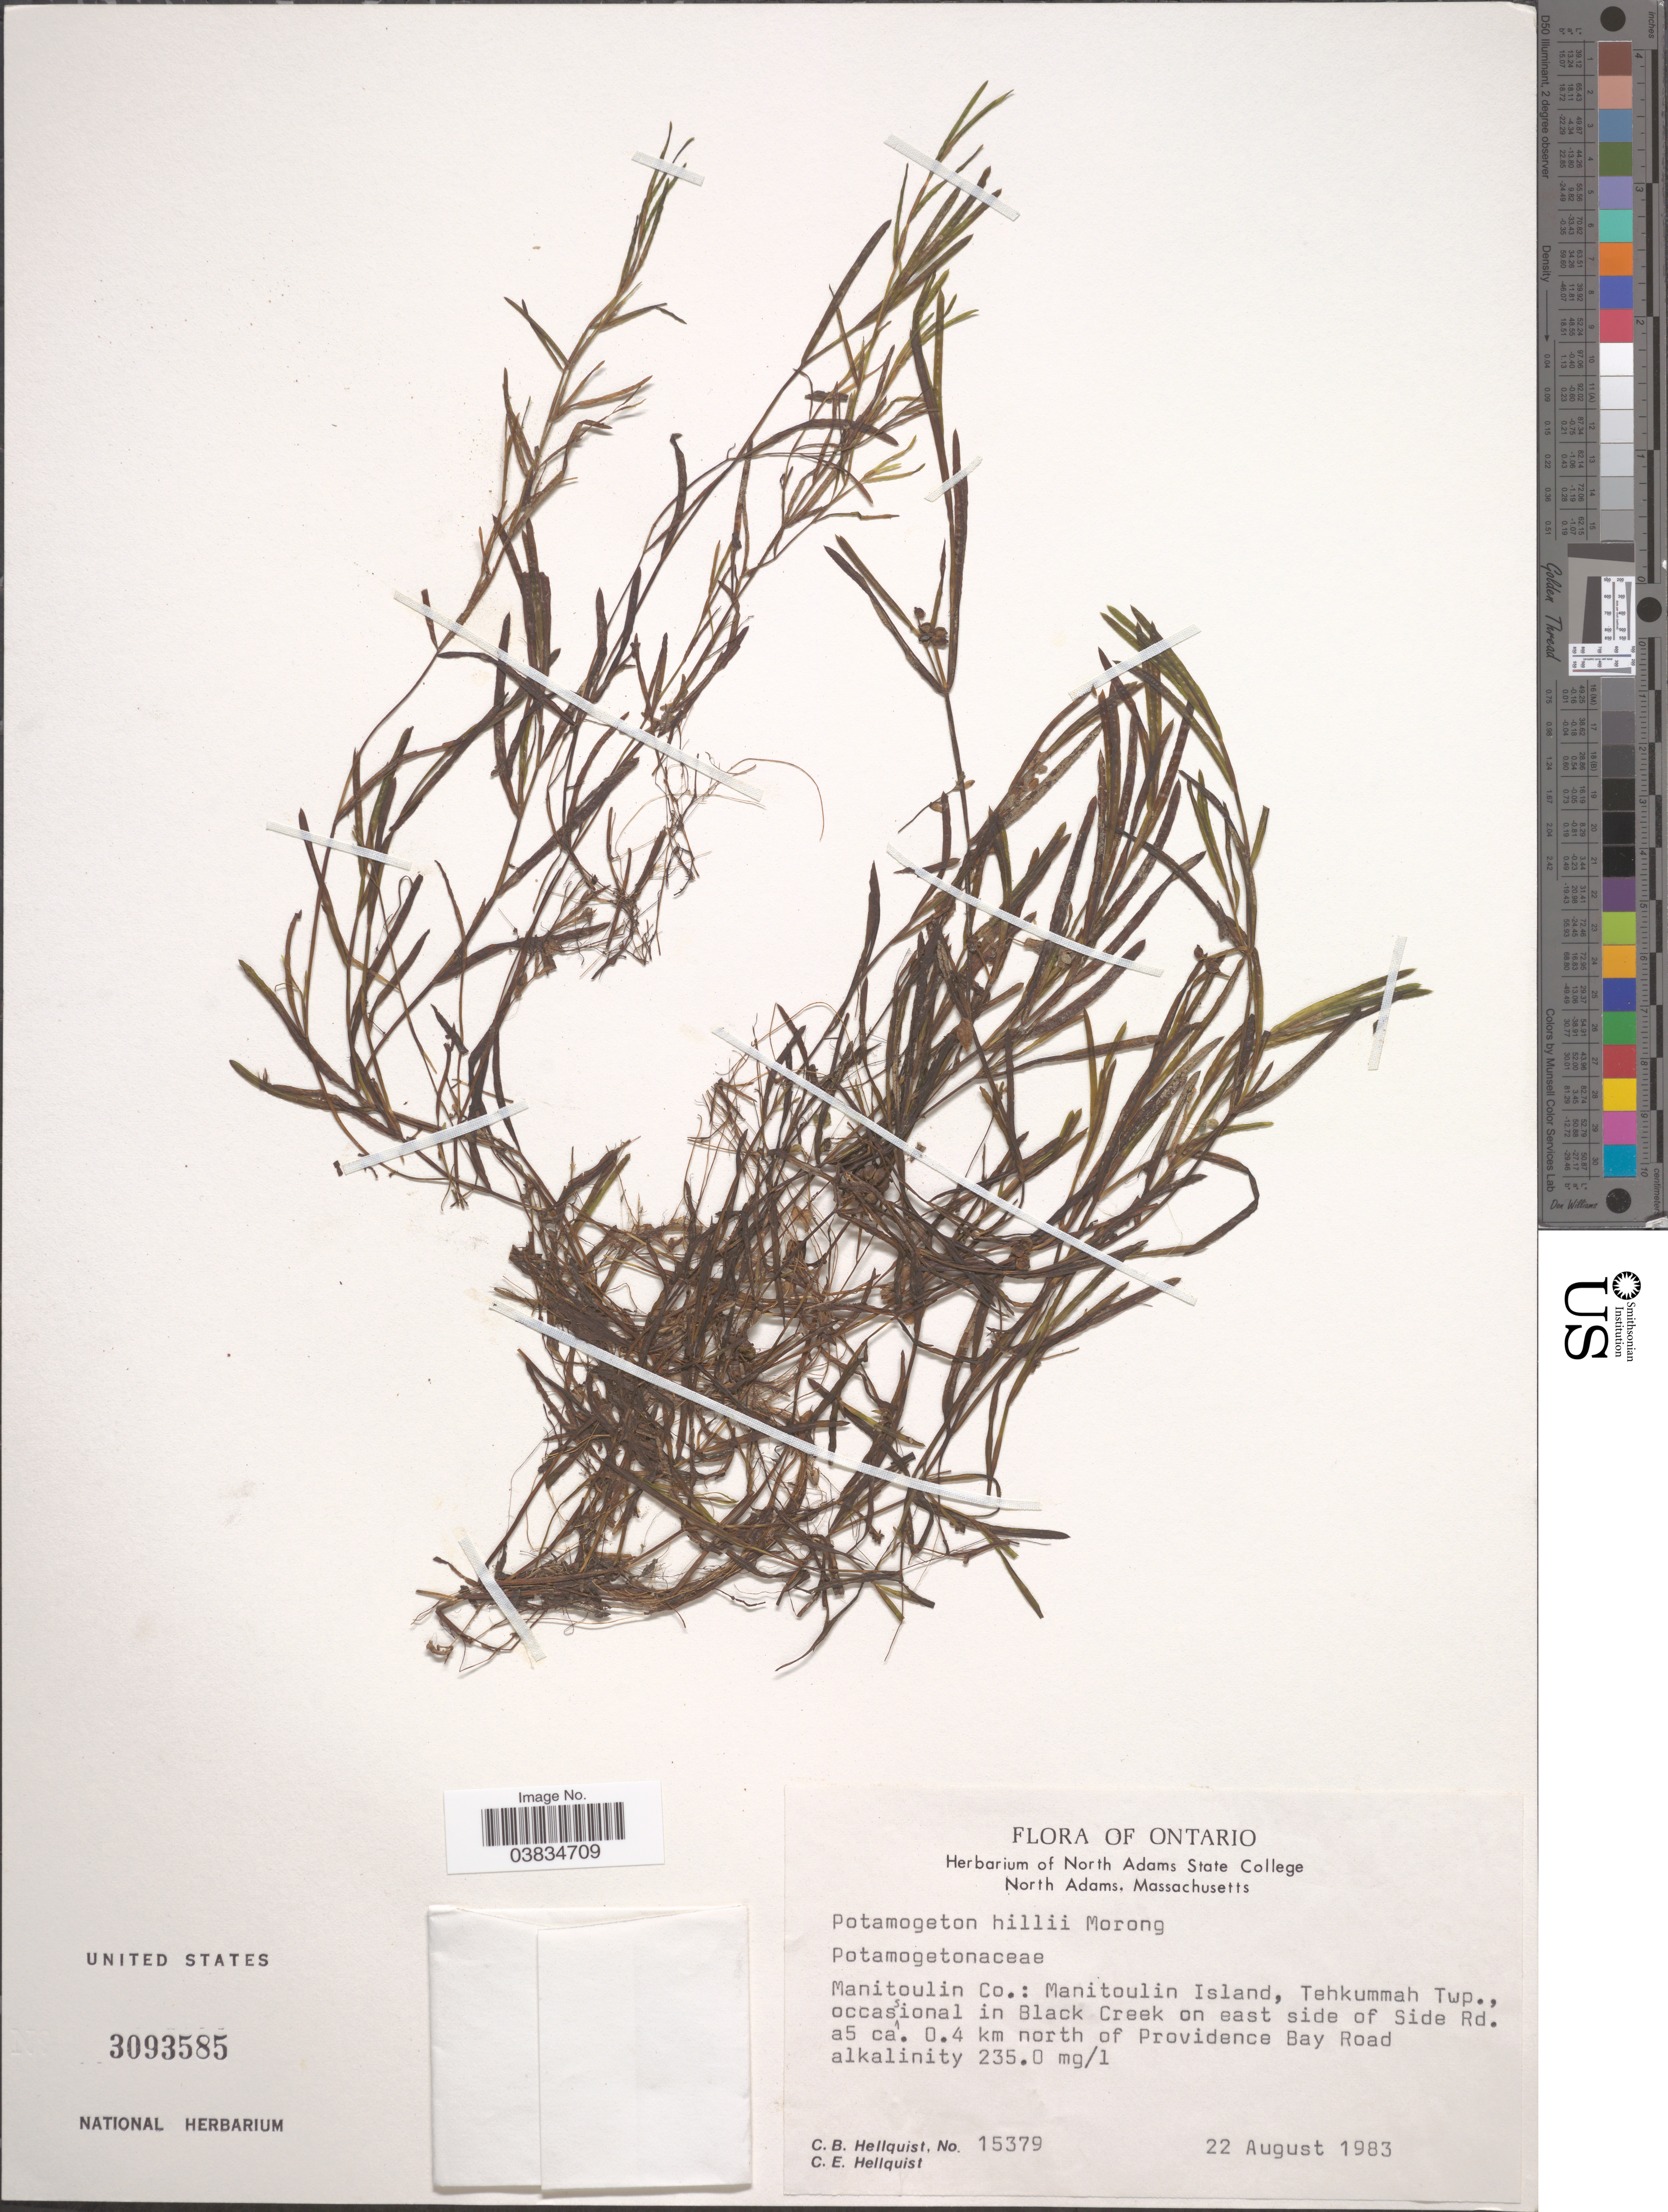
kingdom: Plantae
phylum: Tracheophyta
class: Liliopsida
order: Alismatales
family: Potamogetonaceae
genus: Potamogeton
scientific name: Potamogeton hillii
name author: Morong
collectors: C. Hellquist & C. Hellquist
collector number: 15379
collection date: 1983-08-22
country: Canada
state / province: Ontario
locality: Manitoulin Co.: Manitoulin Island, Tehkummah Twp., occasional in Black Creek on east side of Side Rd. a5 ca. 0.4 km north of Providence Bay Road. Alkalinity 235.0 mg/1 [unsure placement].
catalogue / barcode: US 3093585